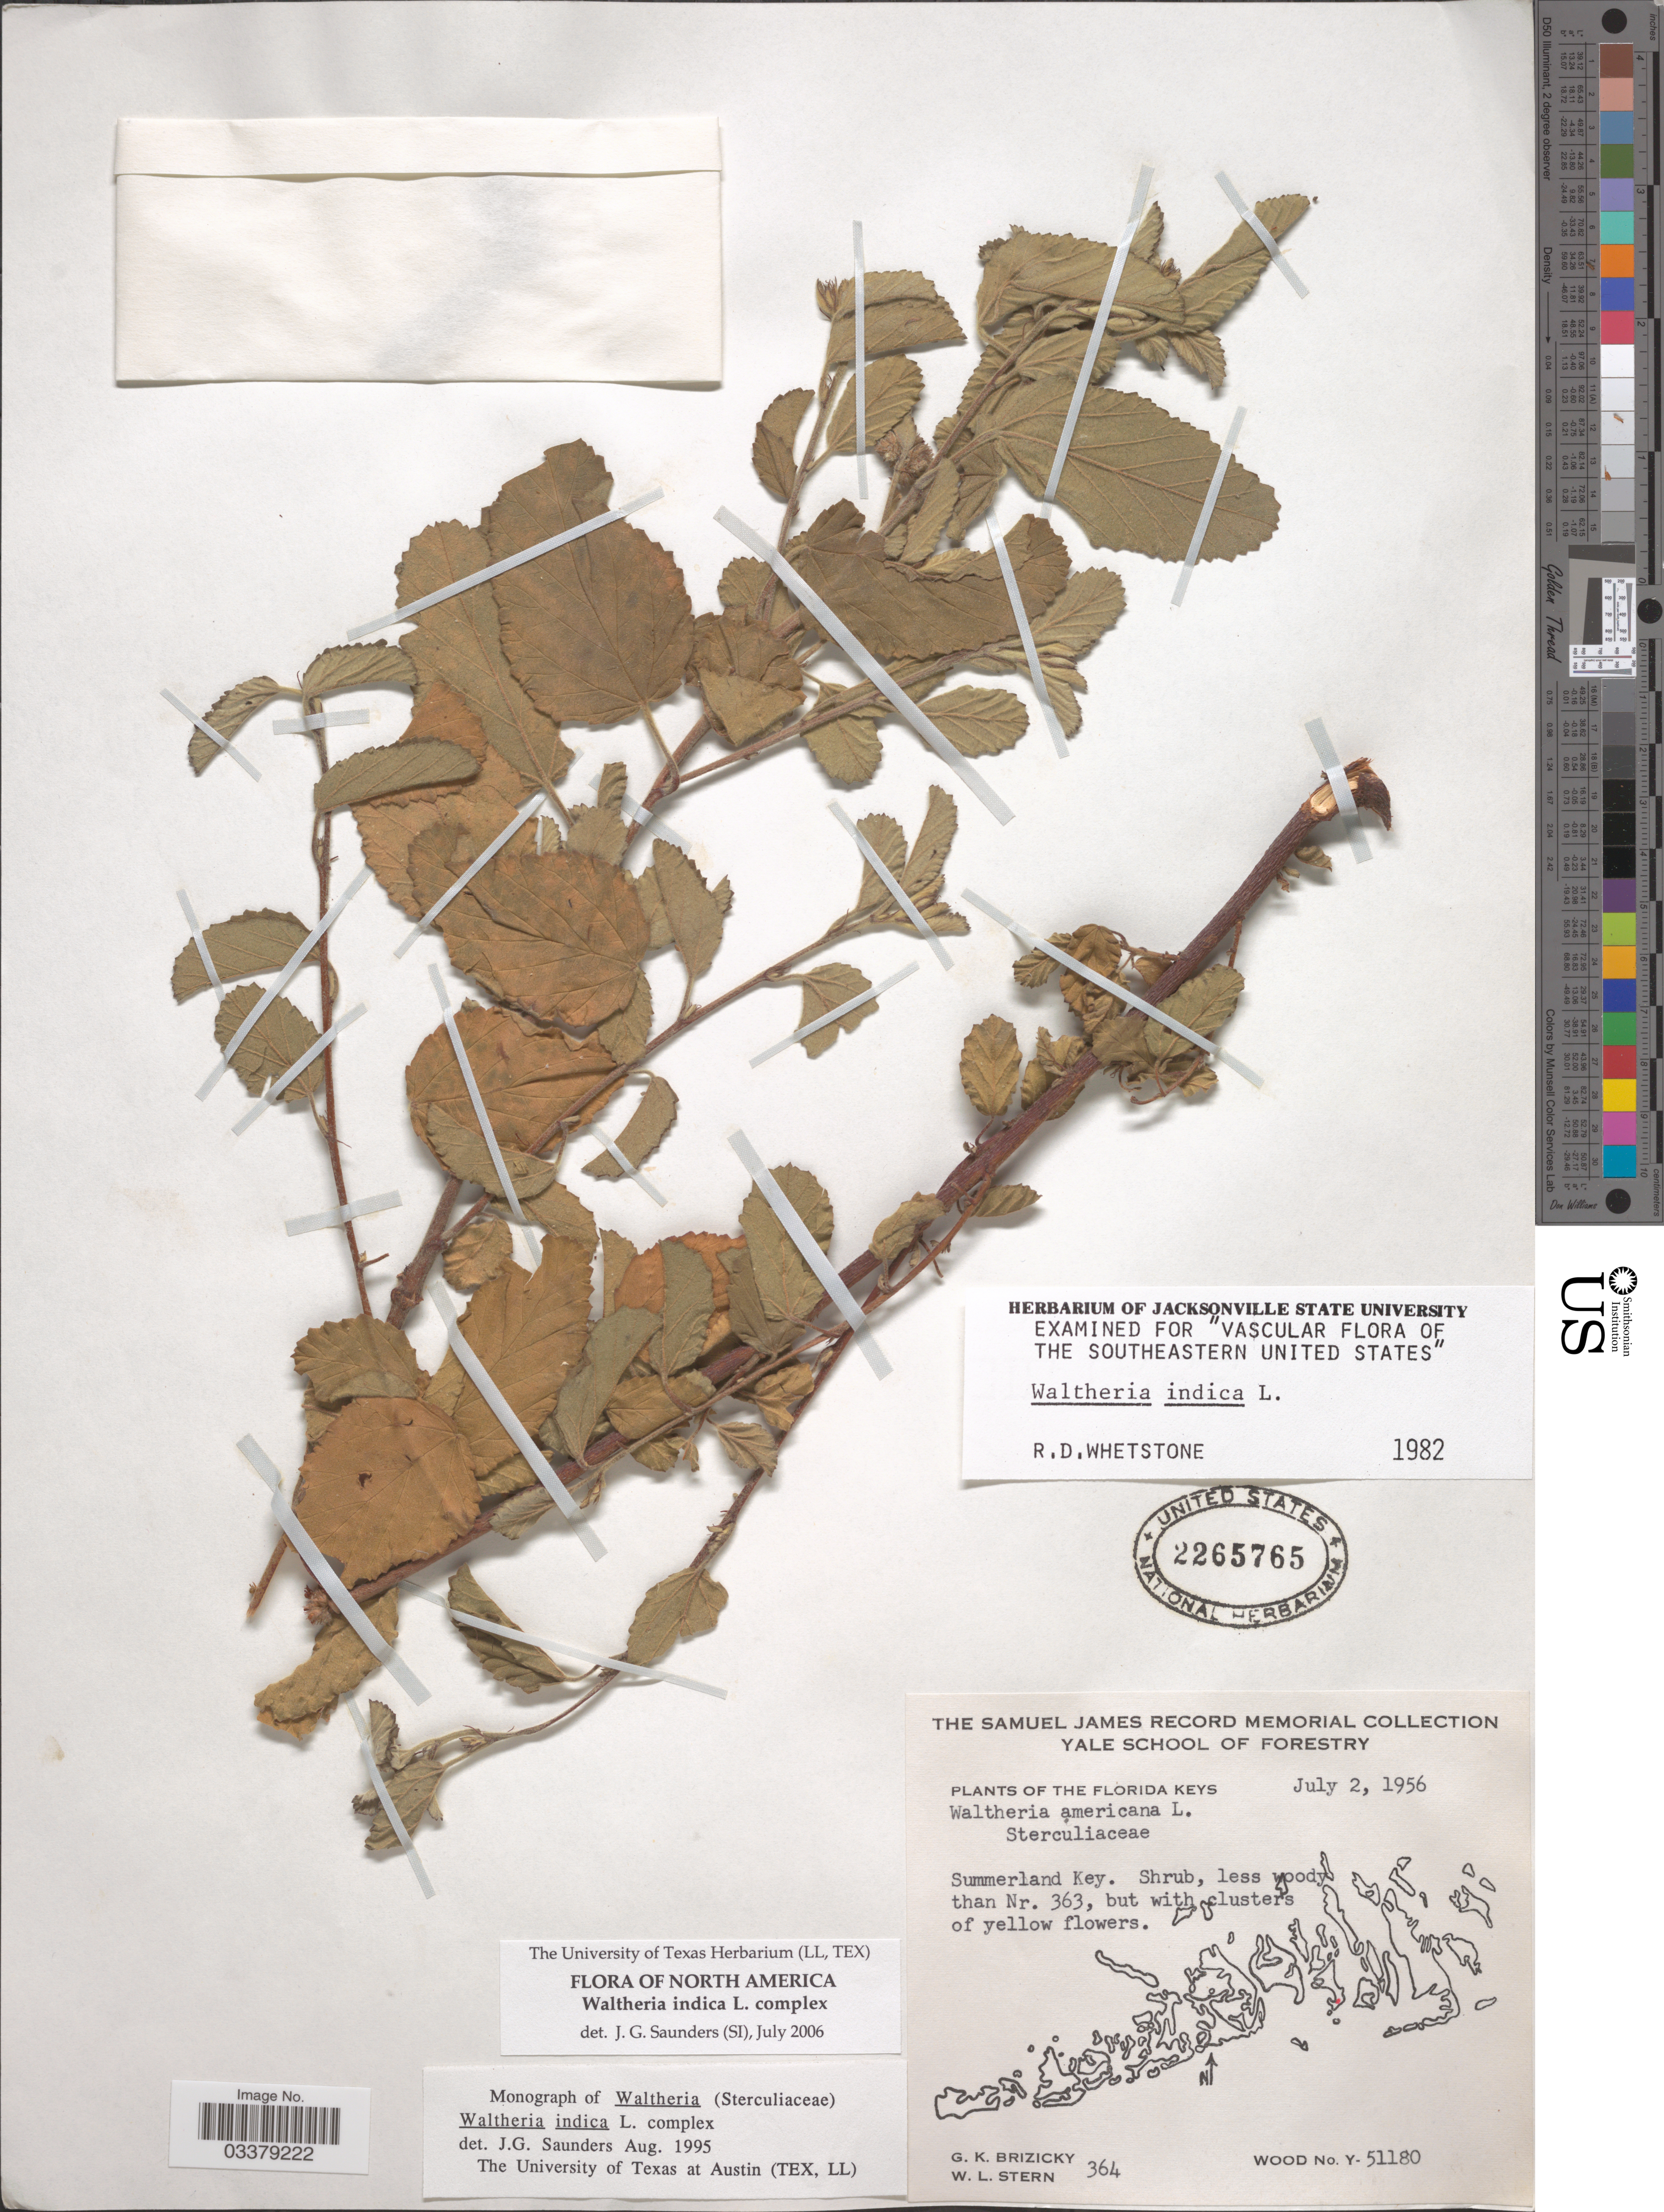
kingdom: Plantae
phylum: Tracheophyta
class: Magnoliopsida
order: Malvales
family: Malvaceae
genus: Waltheria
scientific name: Waltheria indica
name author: L.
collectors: G. K. Brizicky & W. L. Stern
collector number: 364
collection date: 1956-07-02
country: United States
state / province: Florida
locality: The Florida Keys. Summerland Key.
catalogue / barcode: US 2265765